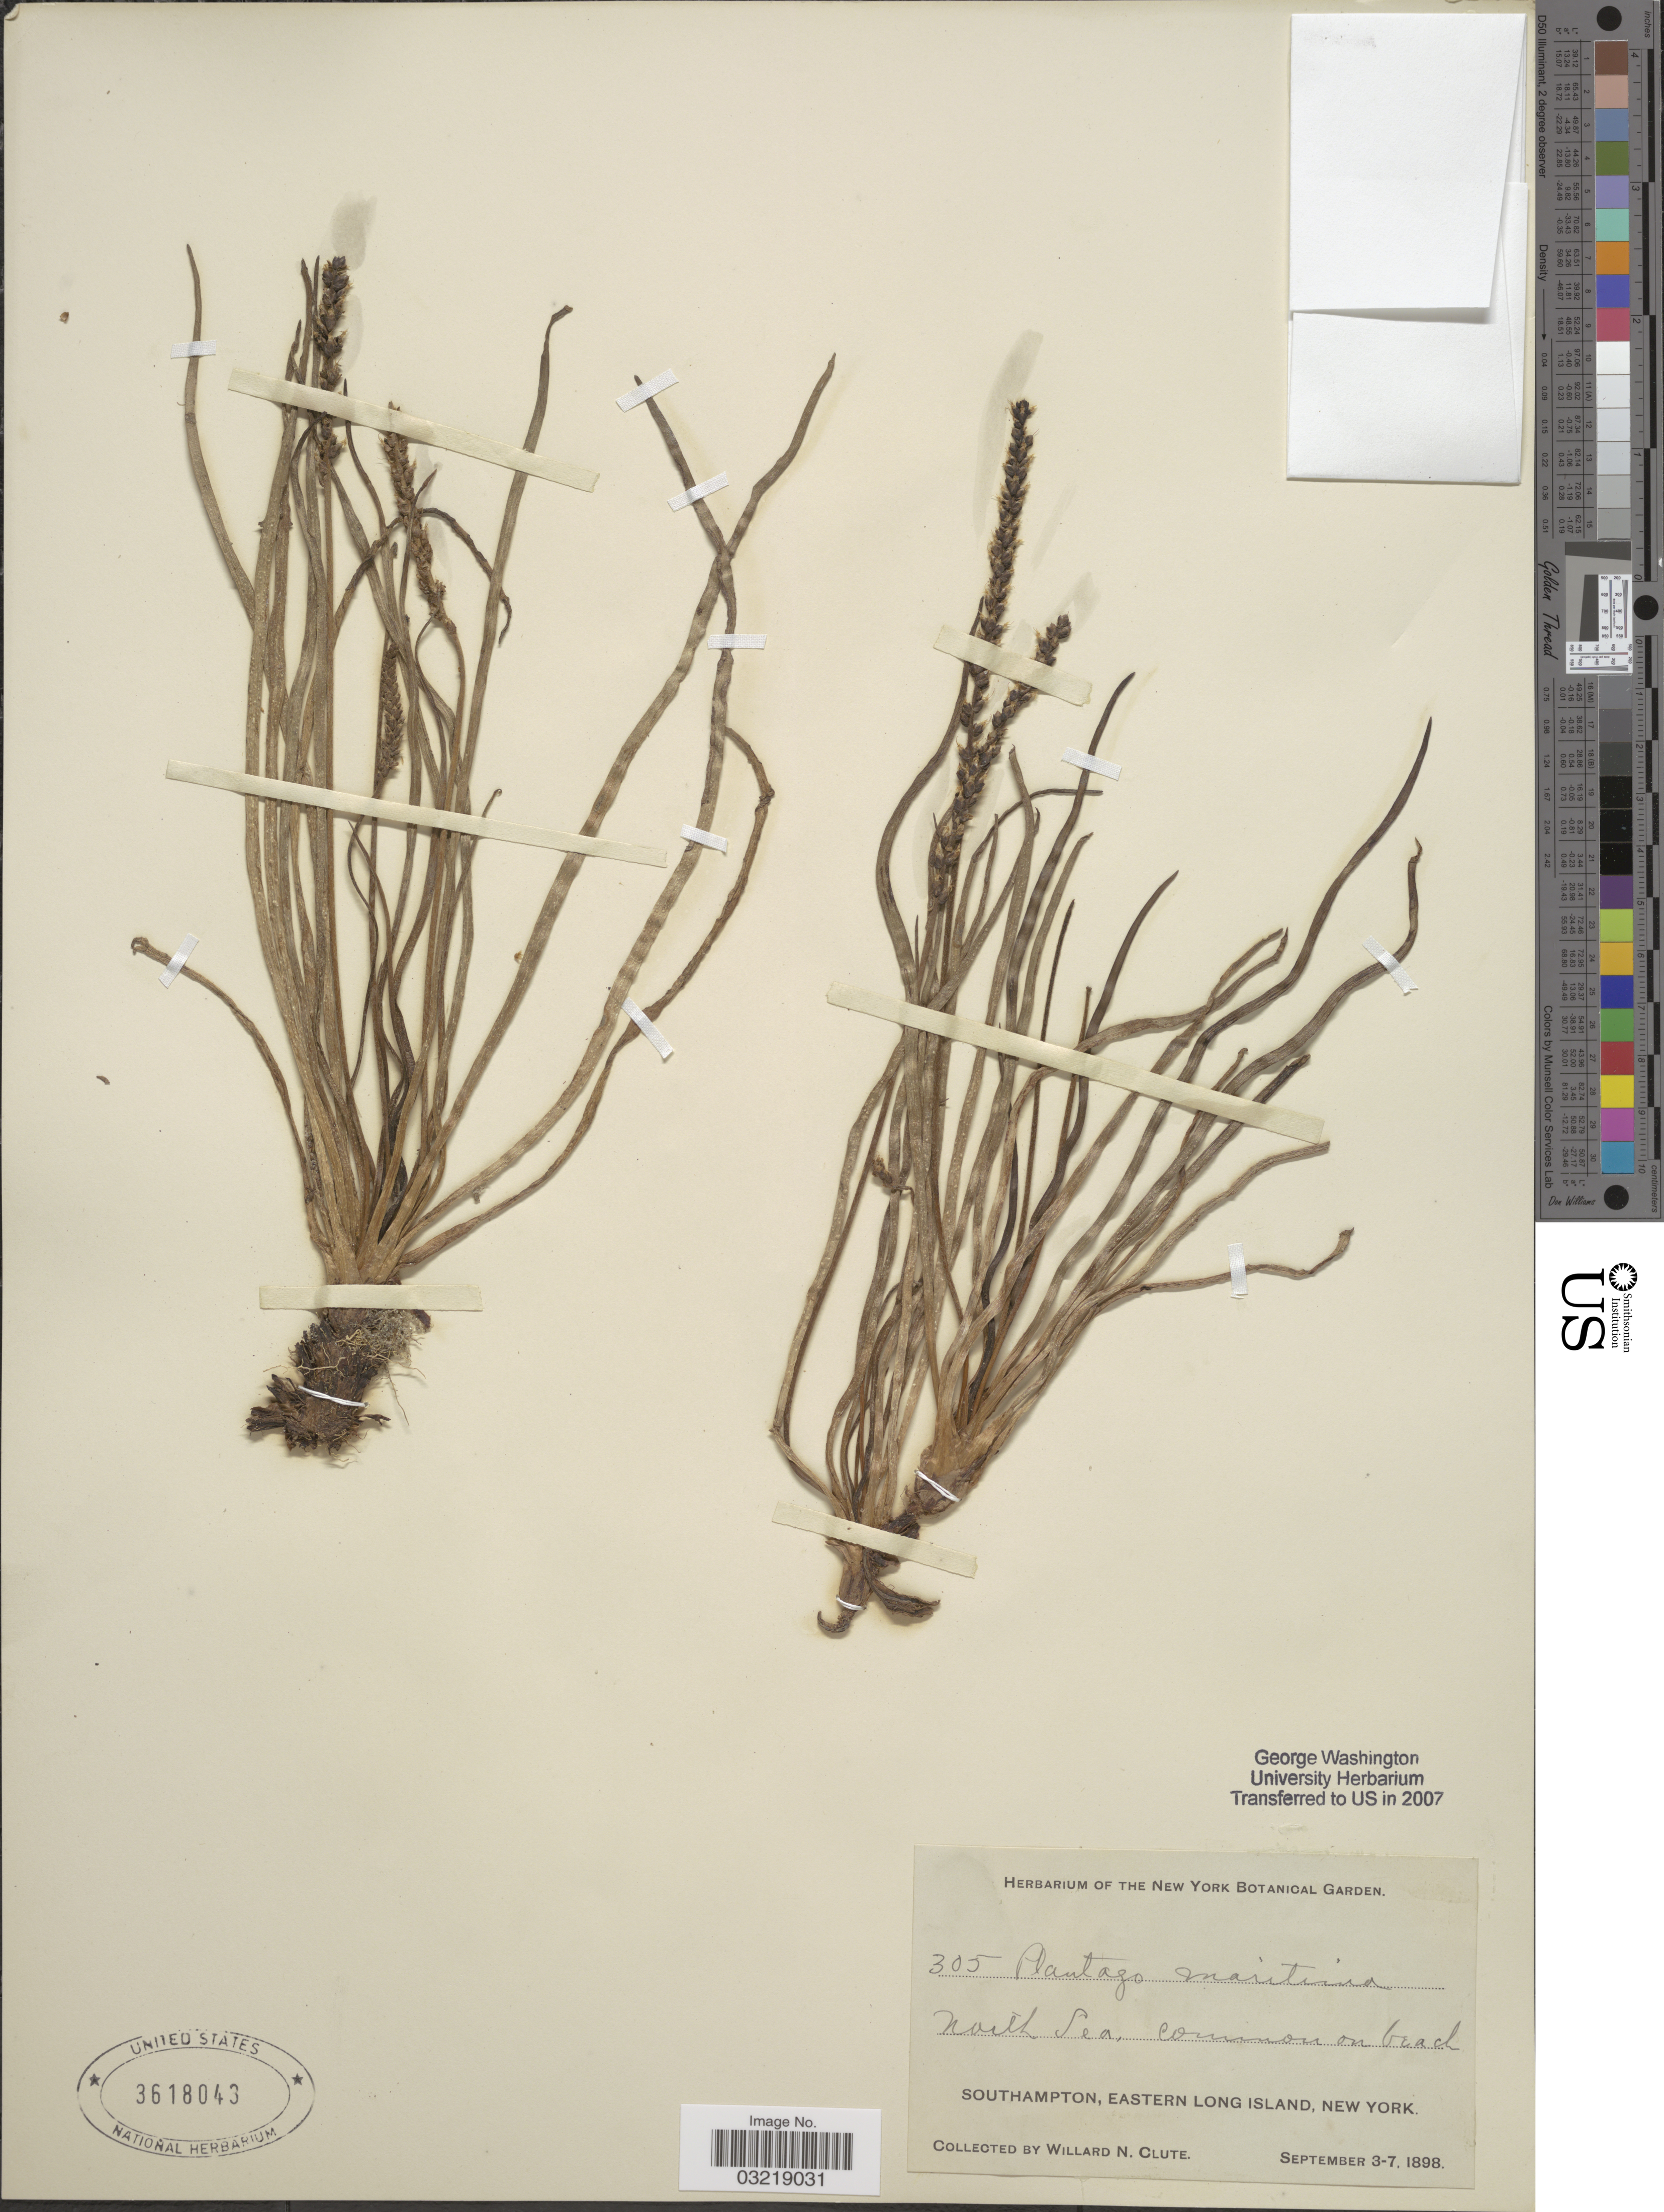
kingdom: Plantae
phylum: Tracheophyta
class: Magnoliopsida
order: Lamiales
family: Plantaginaceae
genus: Plantago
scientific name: Plantago maritima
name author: L.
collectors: W. N. Clute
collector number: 305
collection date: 1898-09-03/1898-09-07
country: United States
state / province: New York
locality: North Sea. Southampton, Eastern Long Island.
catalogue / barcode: US 3618043